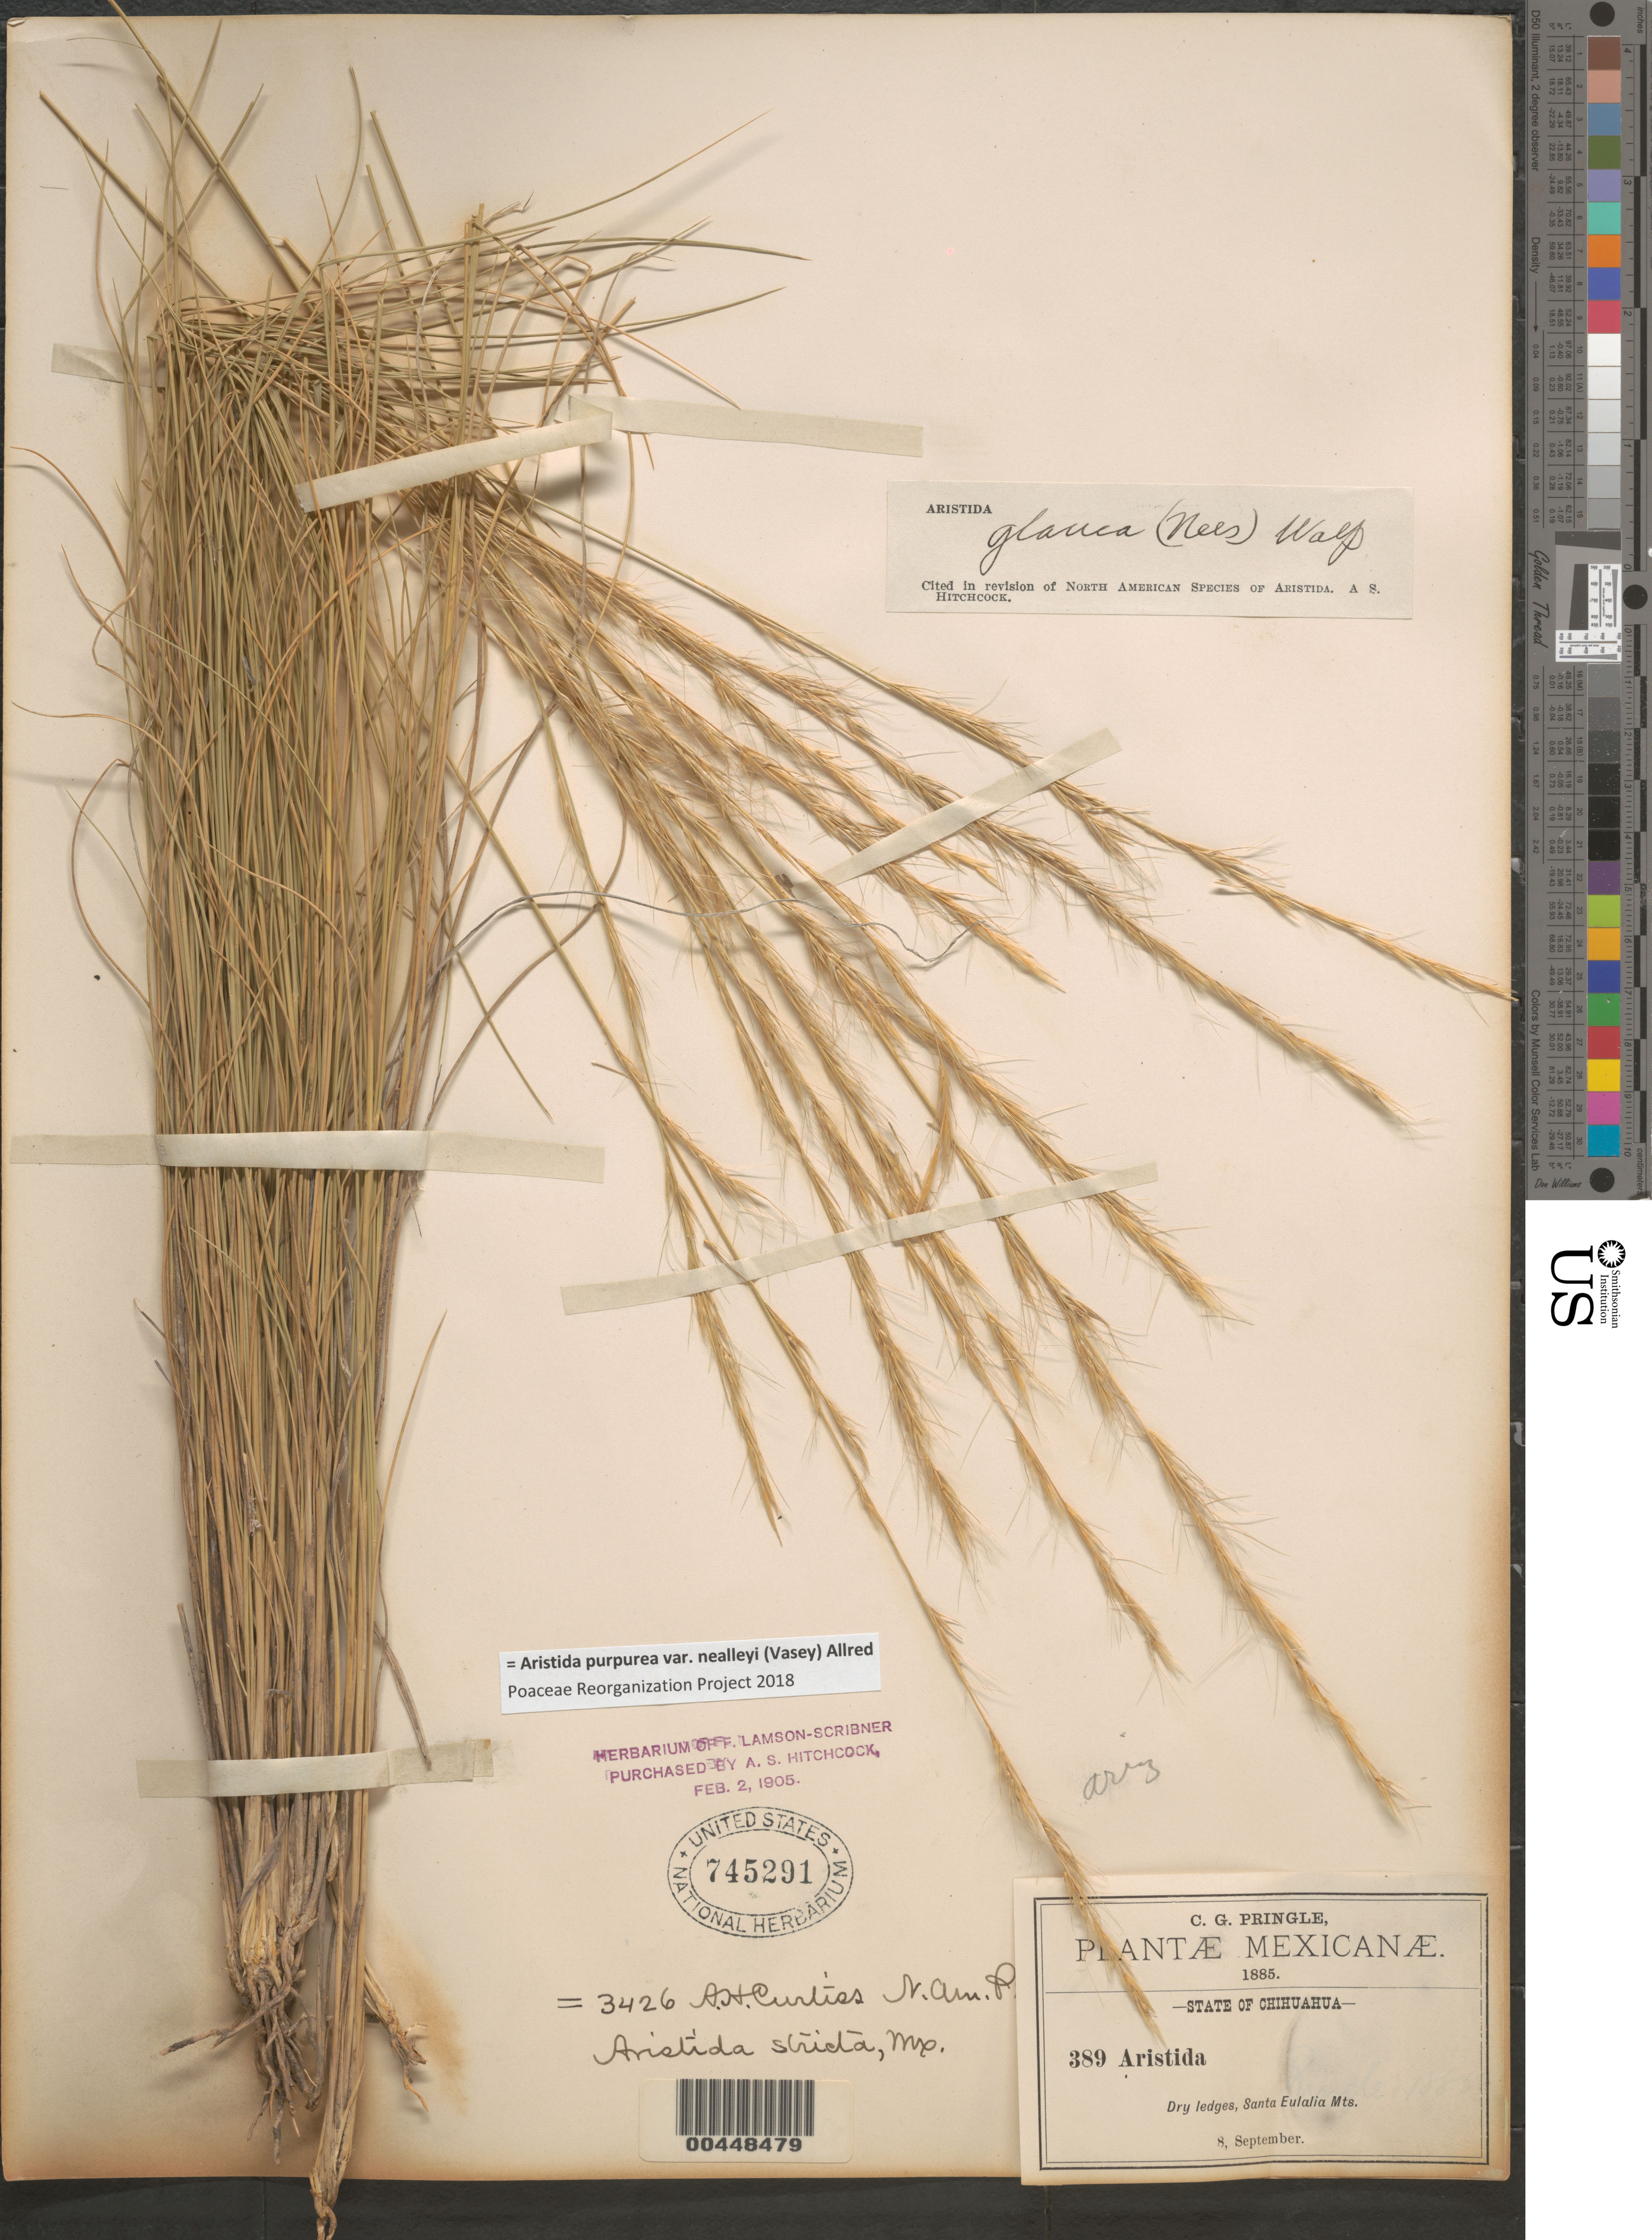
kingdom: Plantae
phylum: Tracheophyta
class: Liliopsida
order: Poales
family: Poaceae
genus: Aristida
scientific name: Aristida purpurea var. nealleyi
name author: (Vasey) Allred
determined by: Poaceae Reorganization Project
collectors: C. G. Pringle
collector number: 389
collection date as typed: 8 Sep 1885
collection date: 1885-09-08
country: Mexico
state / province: Chihuahua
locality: Santa Eulalia Mts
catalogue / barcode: US 745291